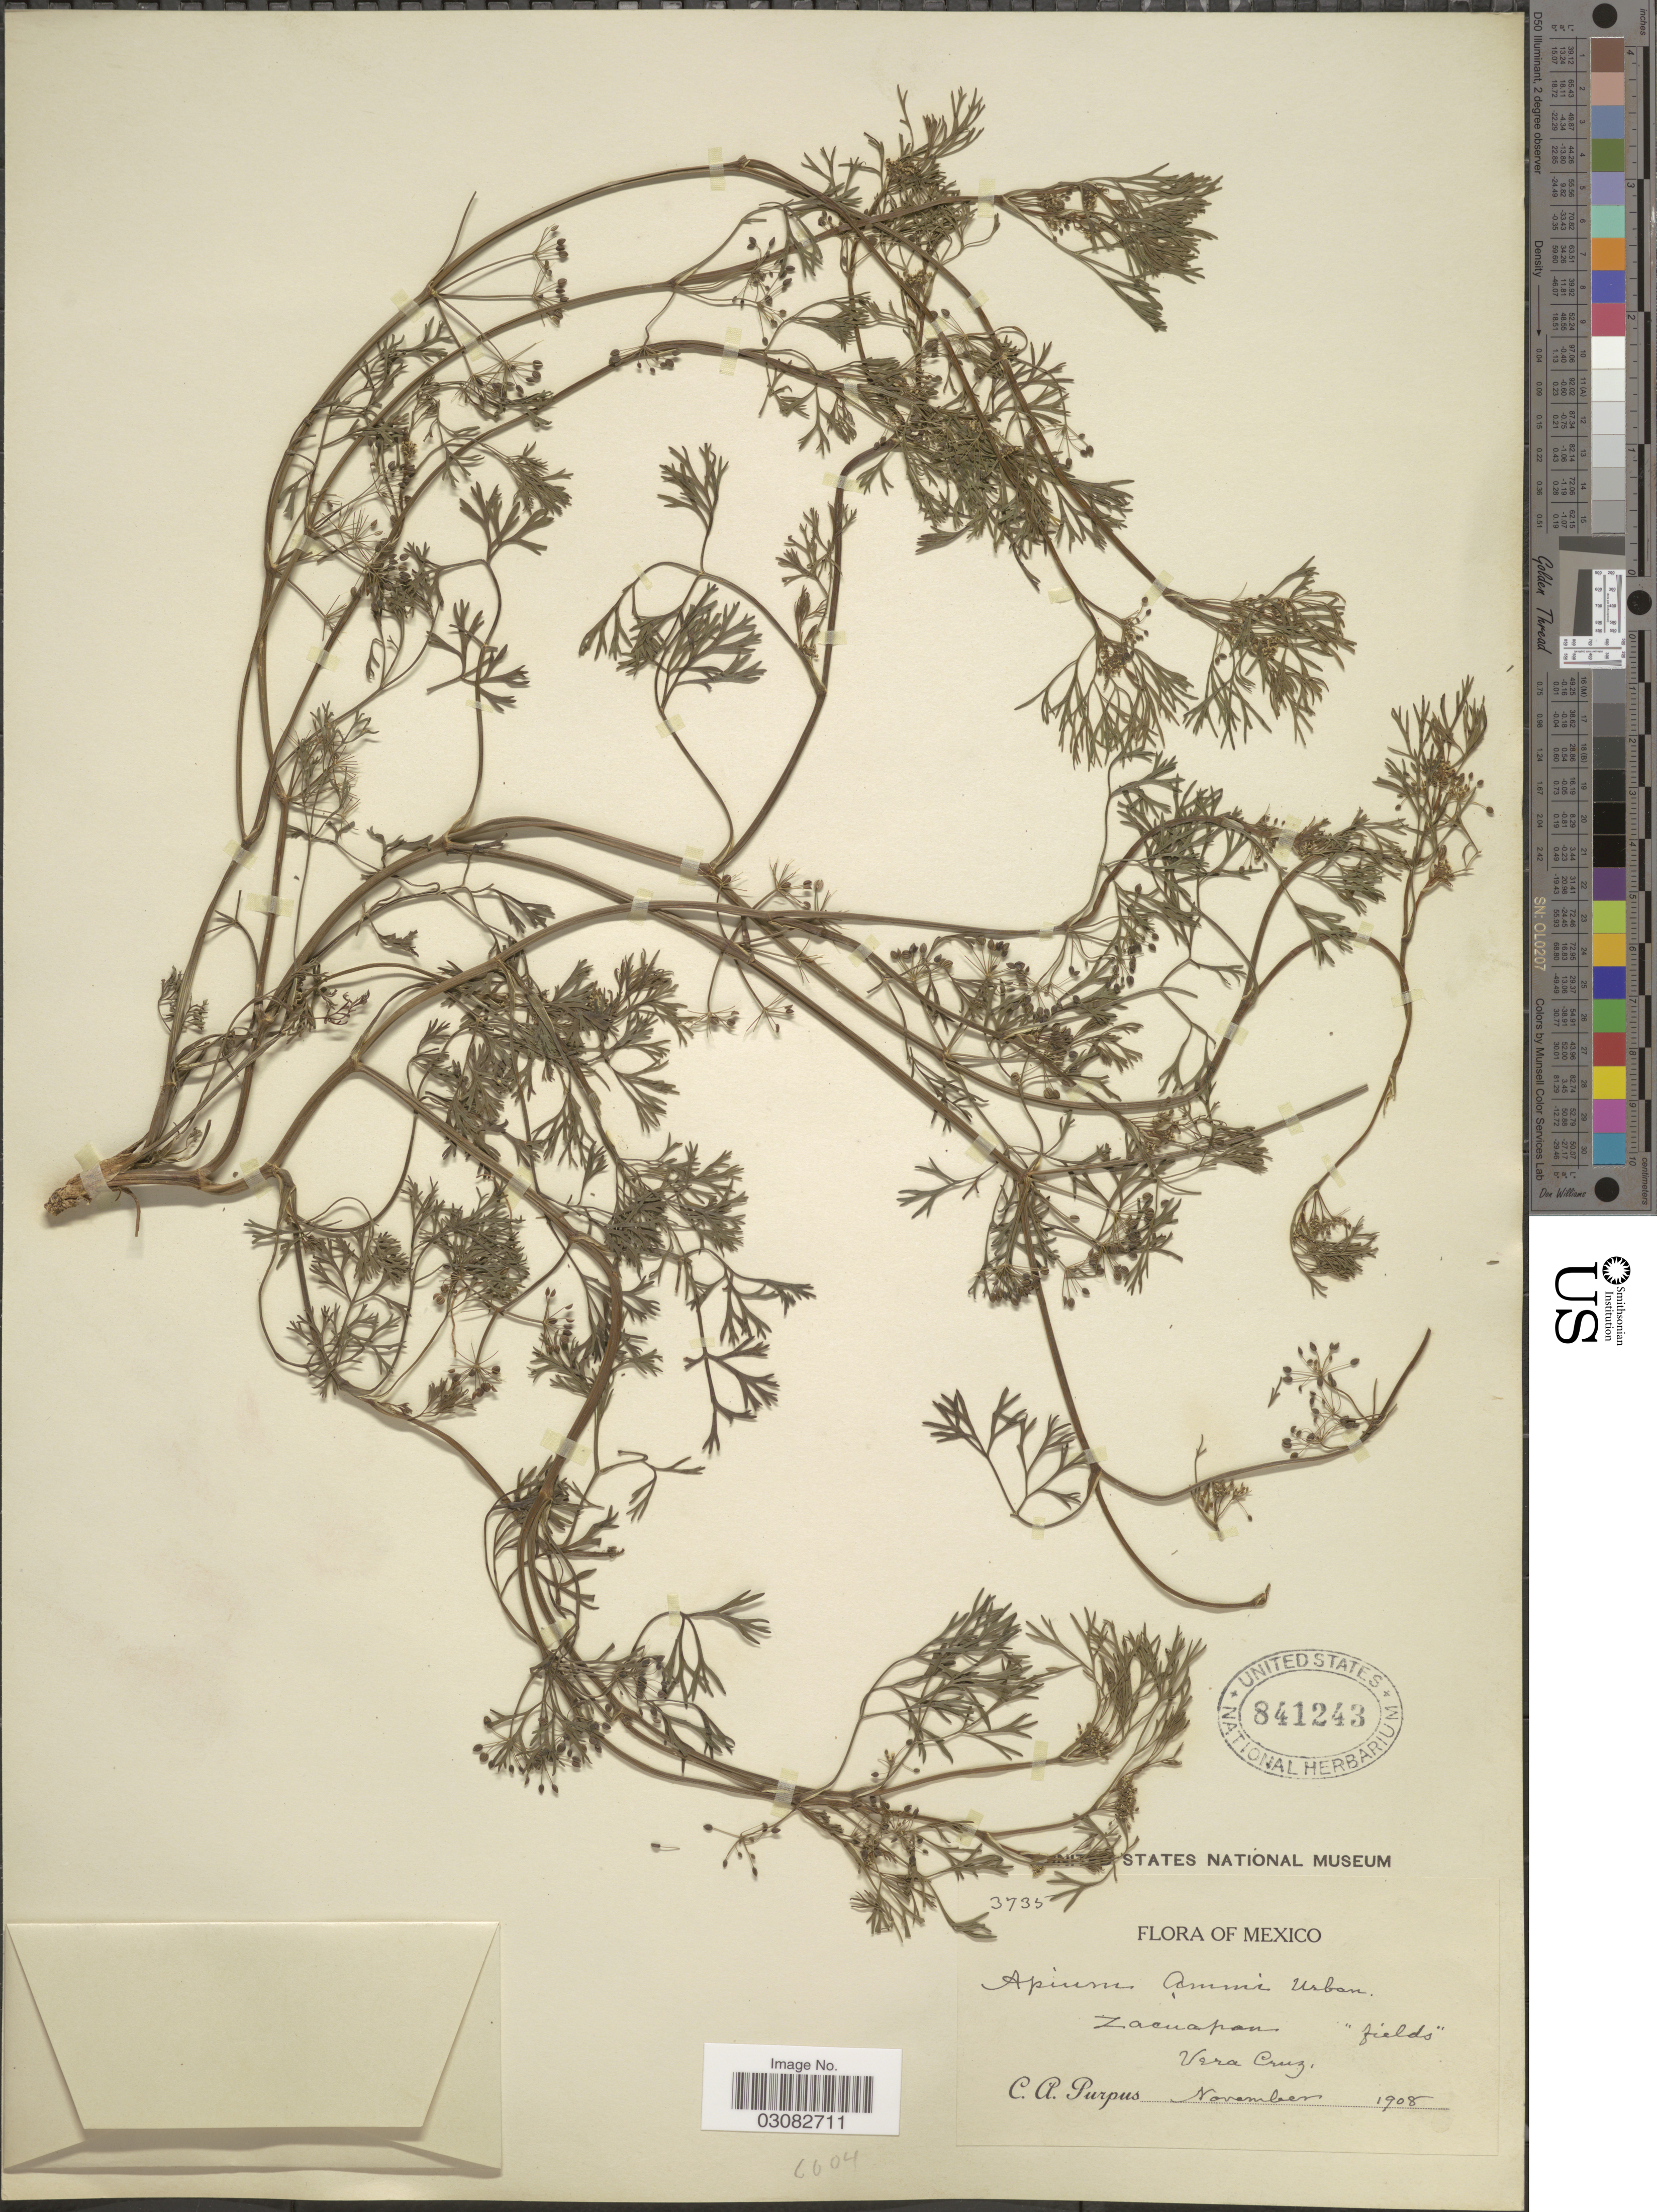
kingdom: Plantae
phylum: Tracheophyta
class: Magnoliopsida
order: Apiales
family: Apiaceae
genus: Apium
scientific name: Apium ammi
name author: (Jacq.) Urb.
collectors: C. A. Purpus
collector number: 3735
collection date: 1908-11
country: Mexico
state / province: Veracruz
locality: Zacuapan. Vera Cruz.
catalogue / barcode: US 841243